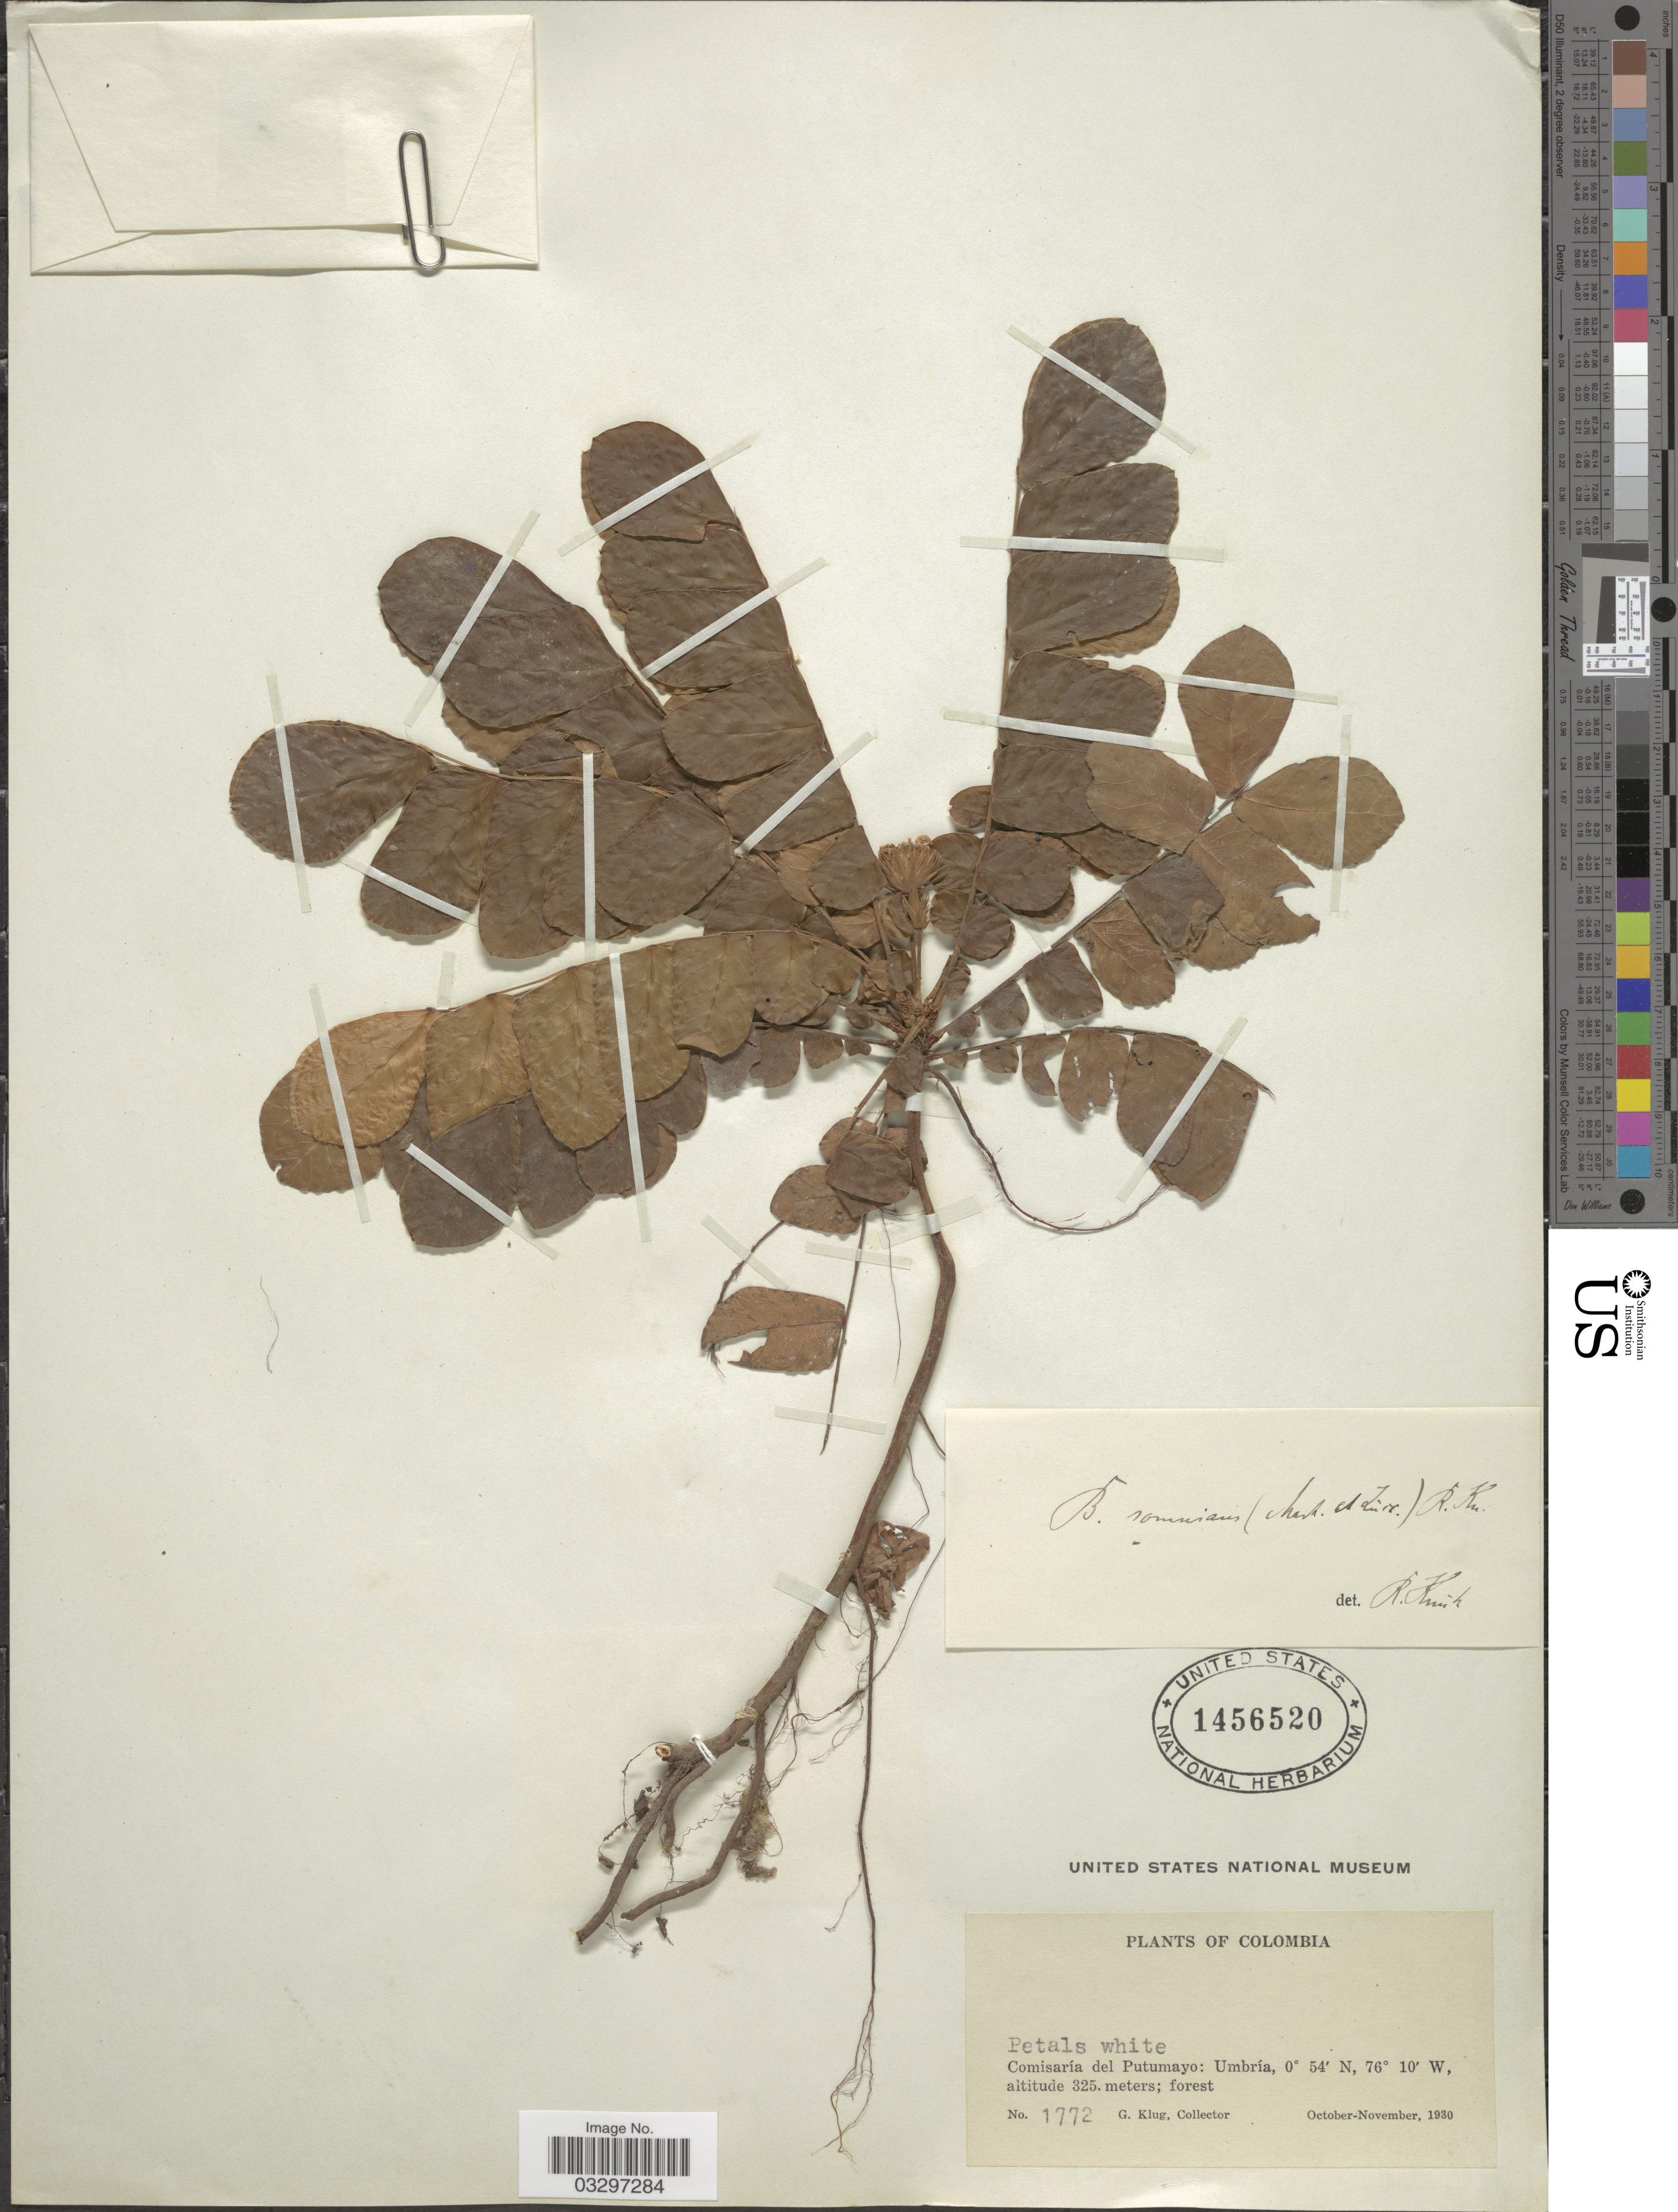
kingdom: Plantae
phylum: Tracheophyta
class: Magnoliopsida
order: Oxalidales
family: Oxalidaceae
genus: Biophytum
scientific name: Biophytum somnians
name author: (Mart. ex Zucc.) G. Don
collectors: G. Klug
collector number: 1772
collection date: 1930-10/1930-11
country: Colombia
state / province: Putumayo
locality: Comisaría del Putumayo: Umbría.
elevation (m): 325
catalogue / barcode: US 1456520